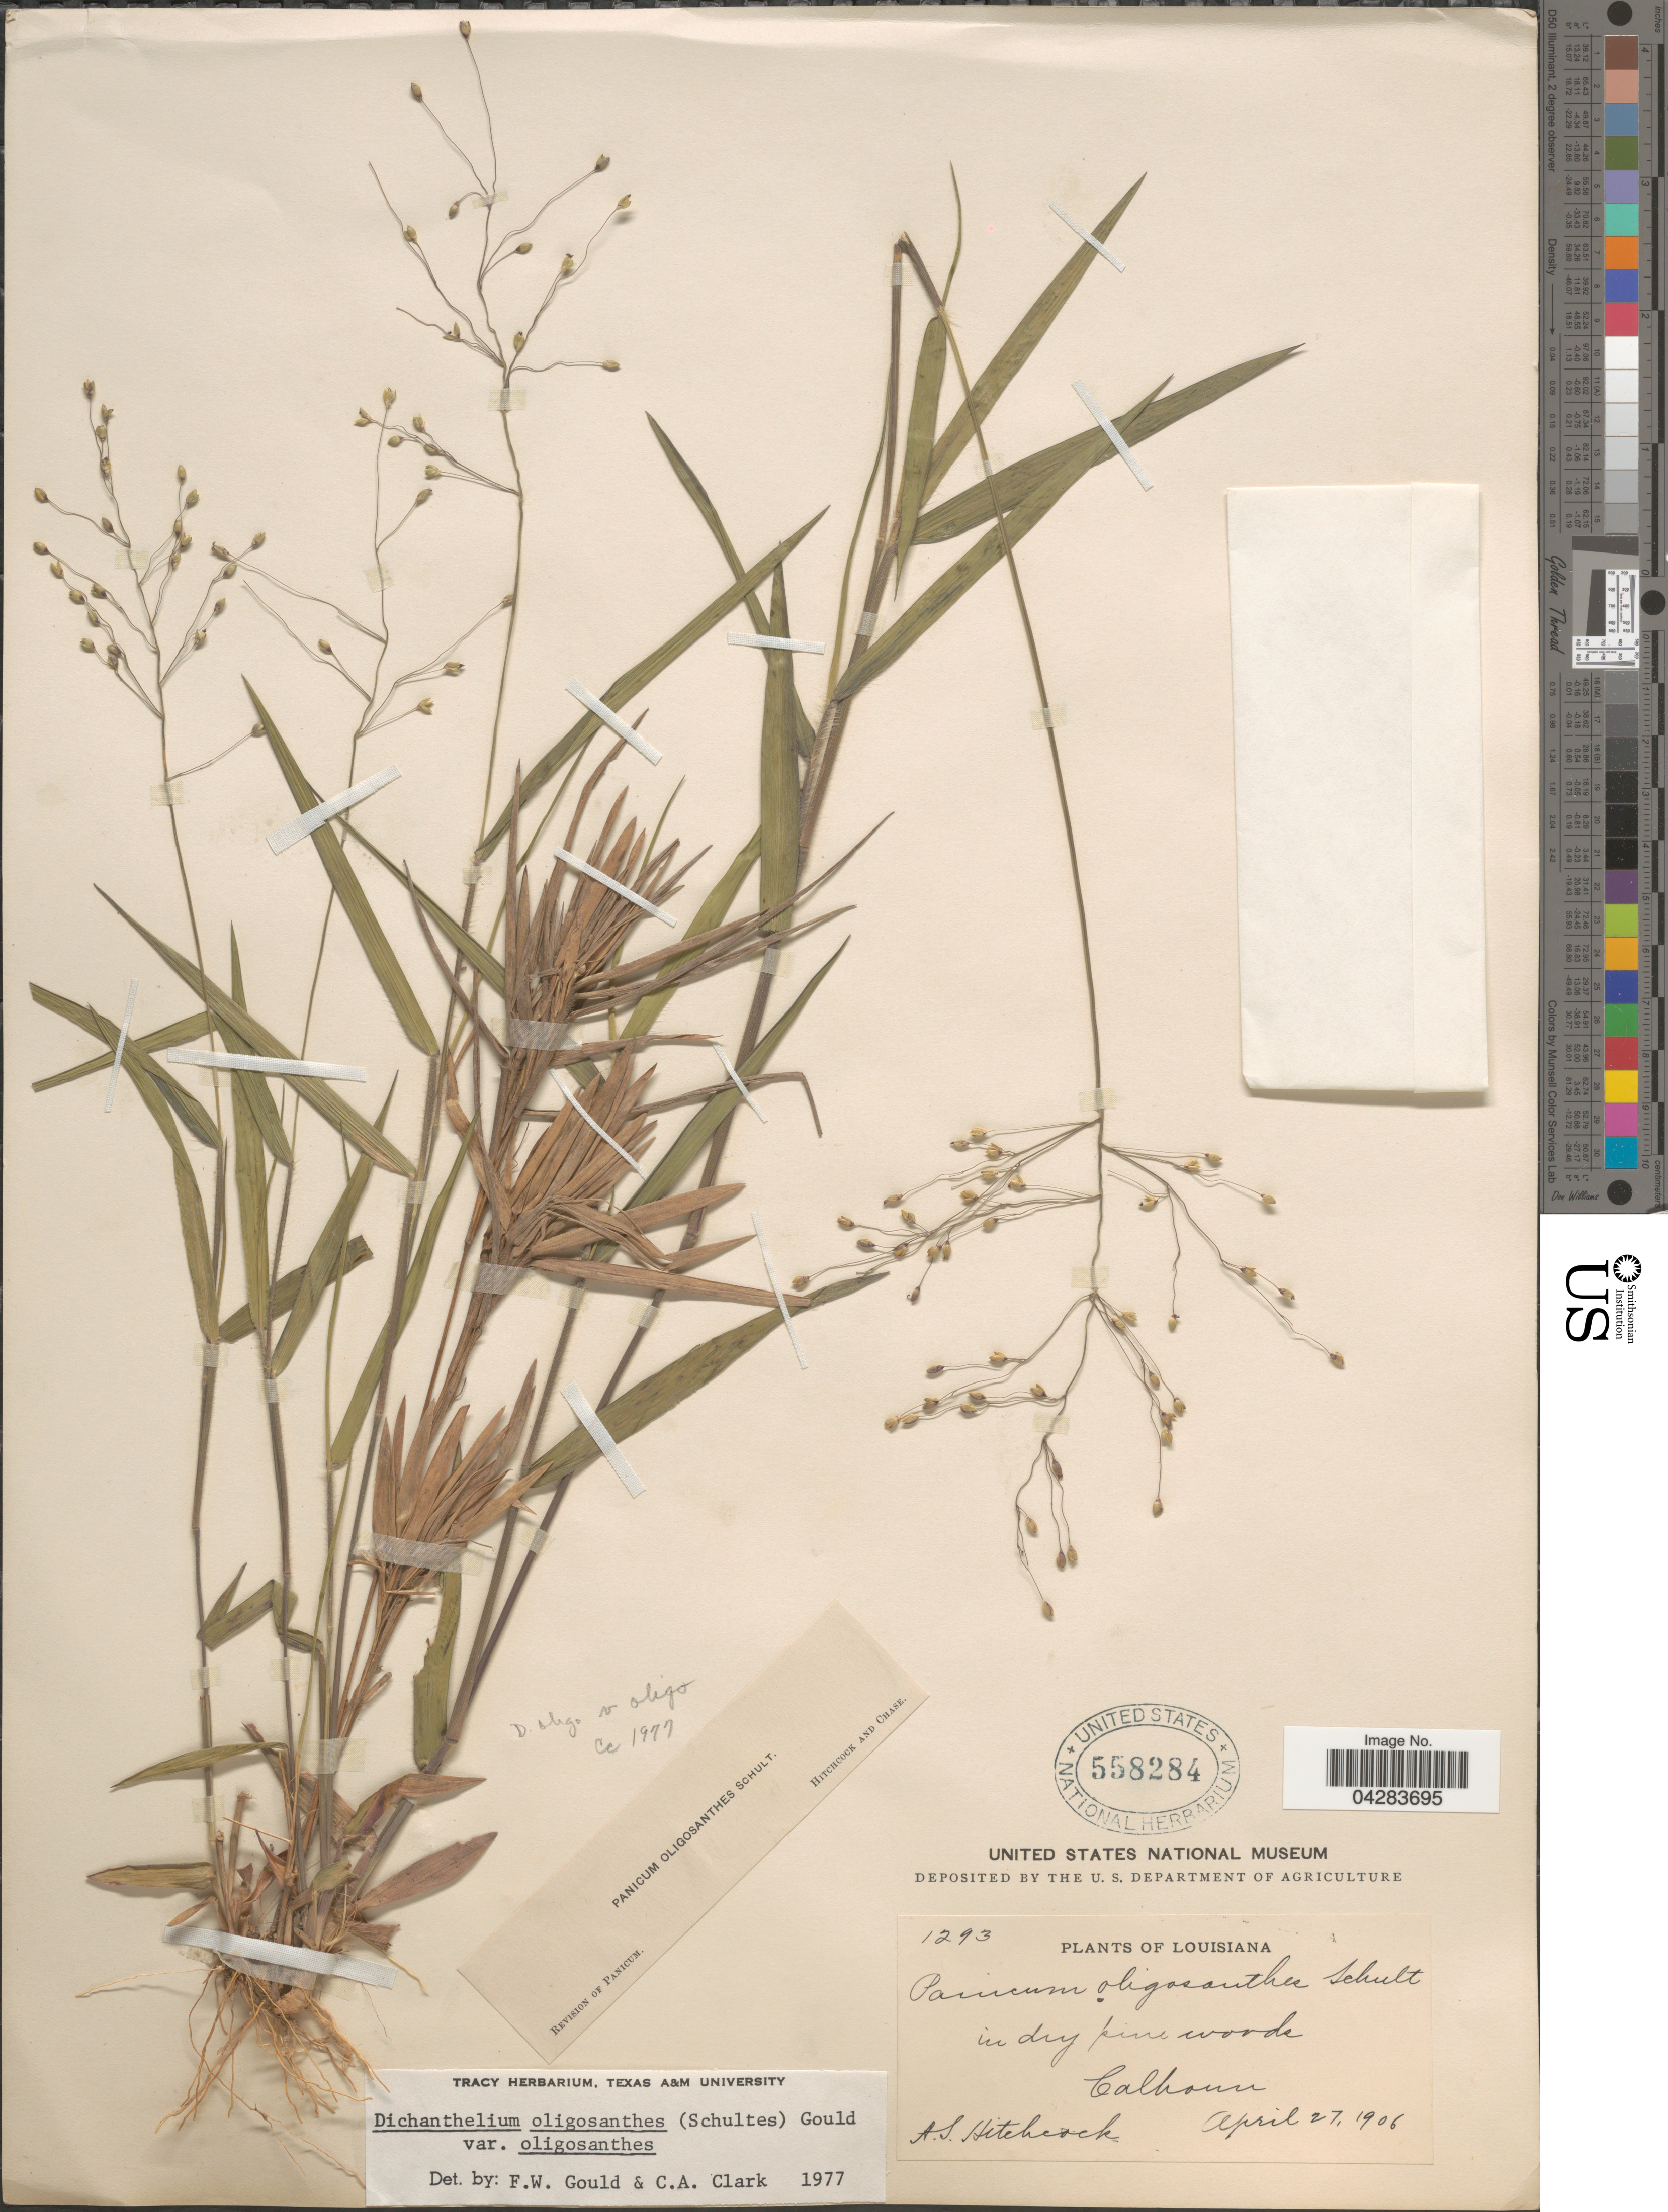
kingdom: Plantae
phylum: Tracheophyta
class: Liliopsida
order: Poales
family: Poaceae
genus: Dichanthelium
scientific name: Dichanthelium oligosanthes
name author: (Schult.) Gould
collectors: A. S. Hitchcock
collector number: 1293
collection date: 1906-04-27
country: United States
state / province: Louisiana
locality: Calhoun.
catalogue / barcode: US 558284